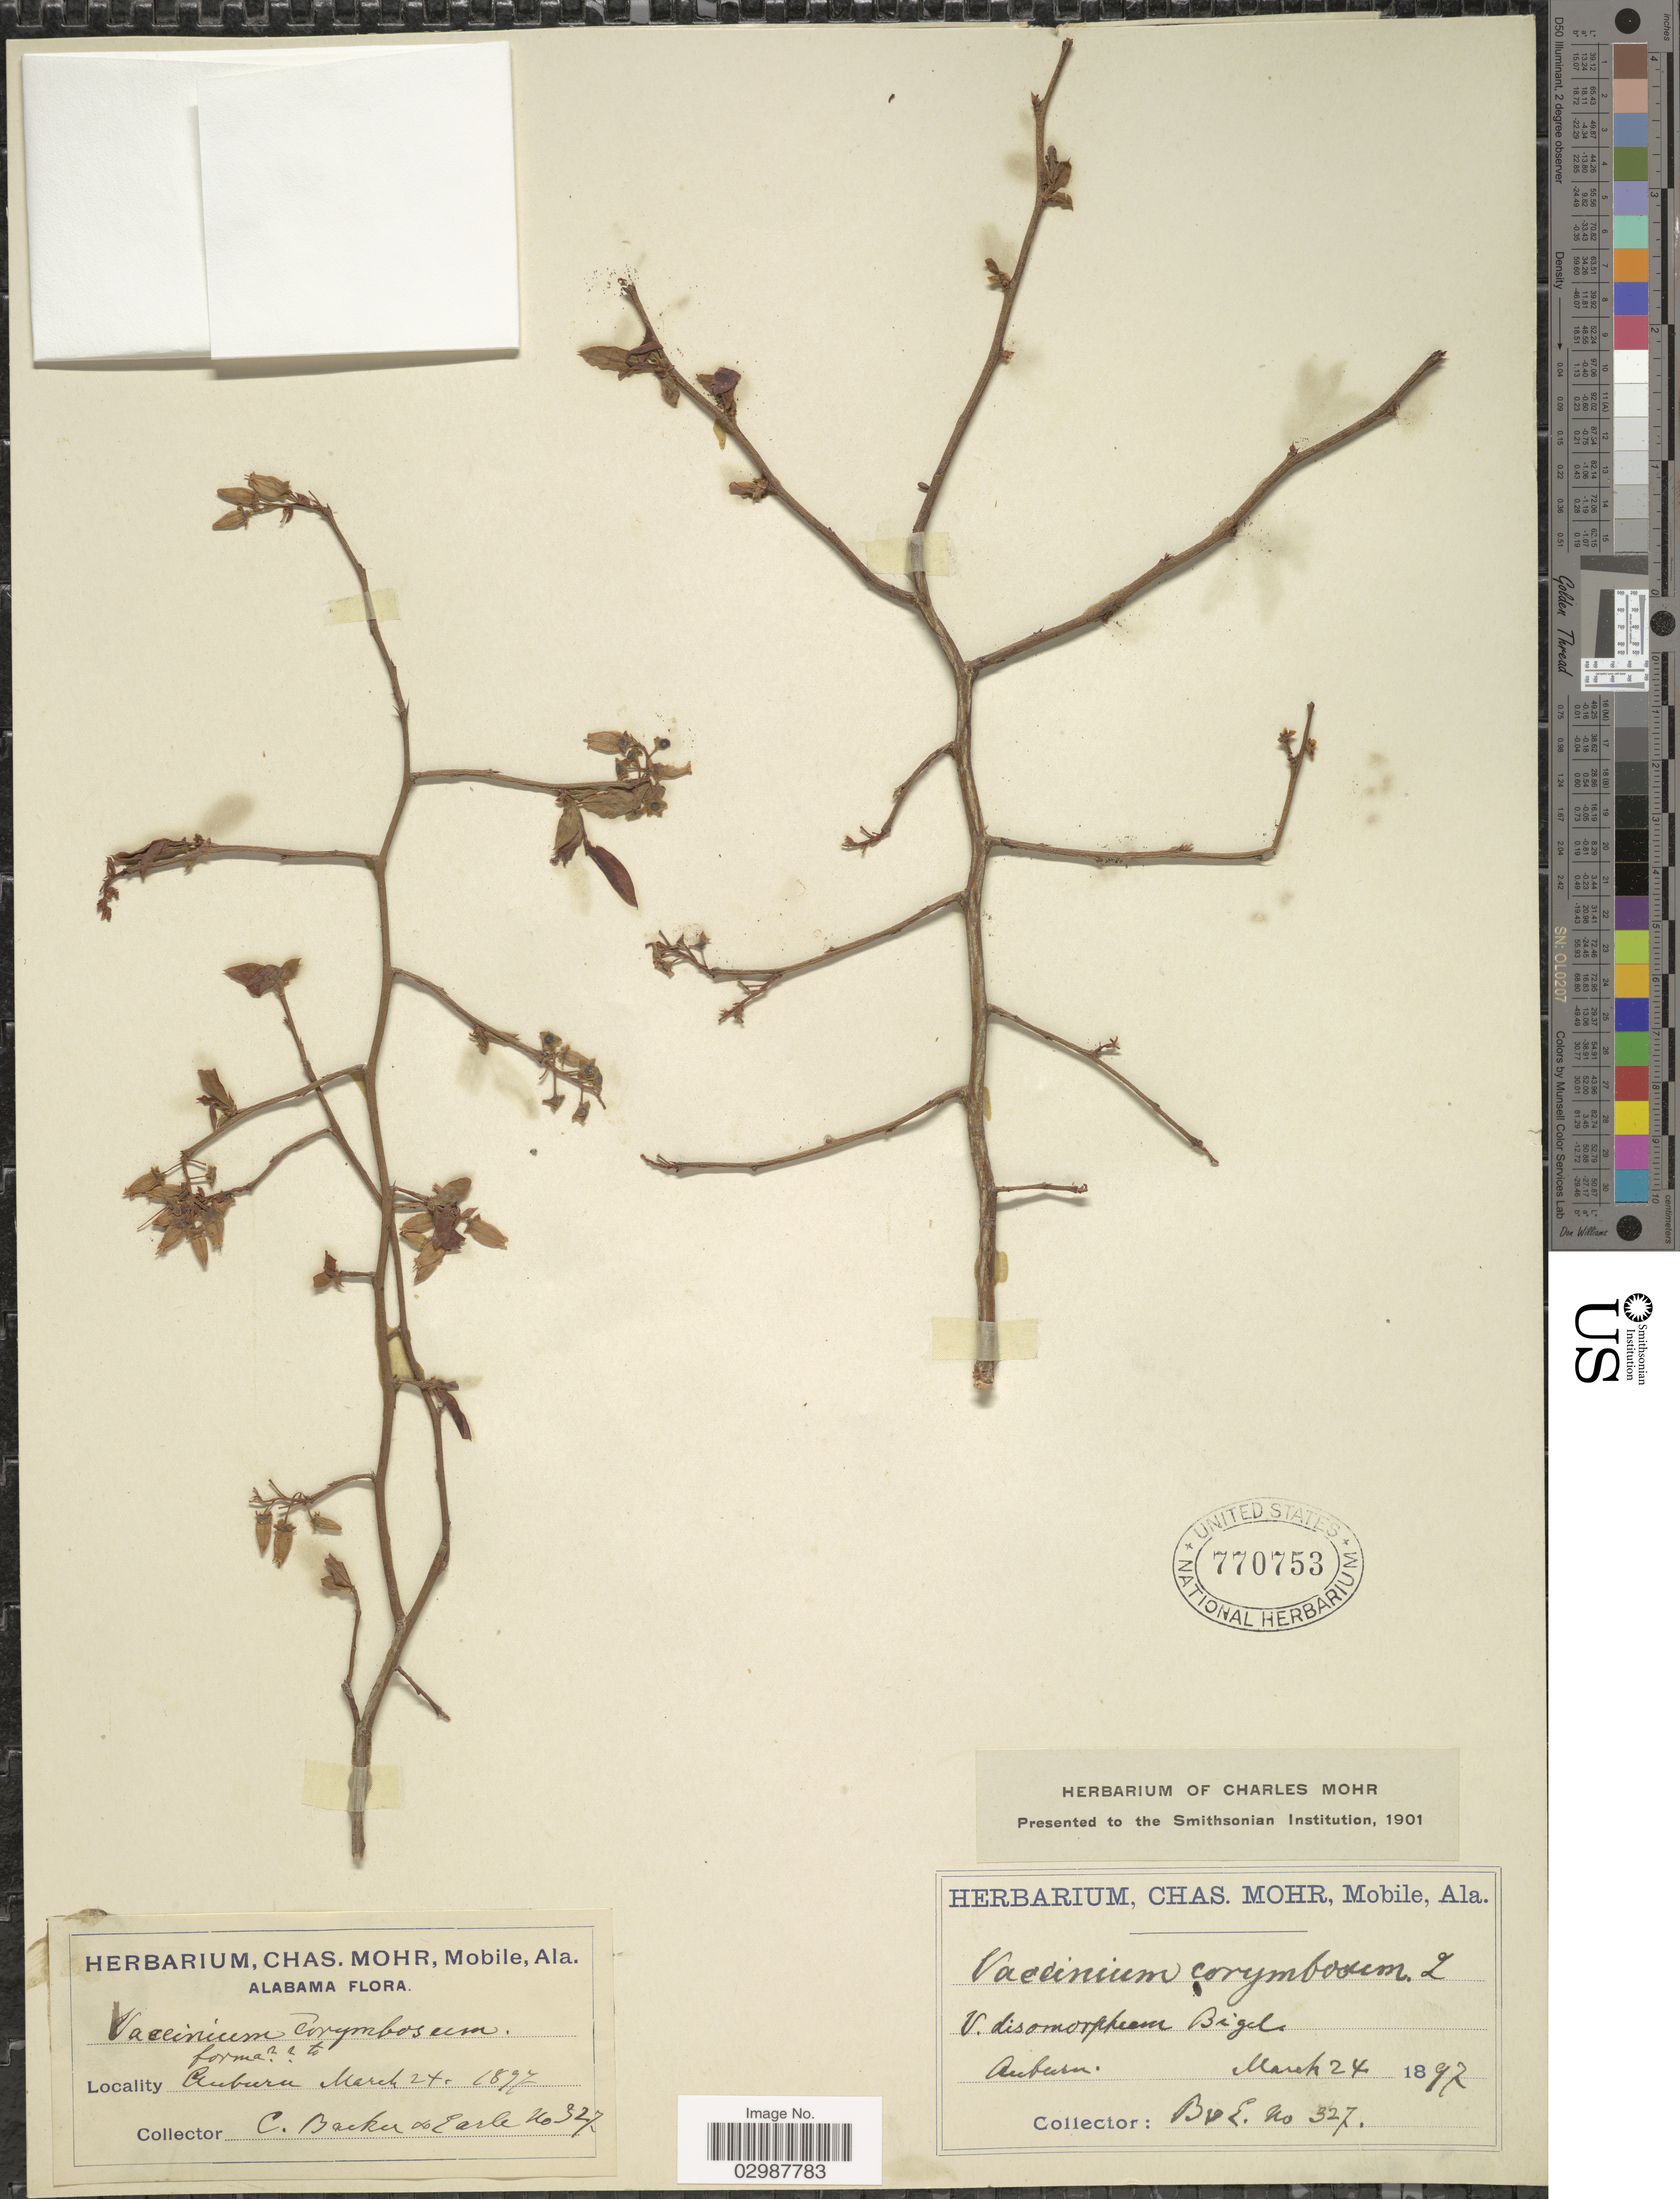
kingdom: Plantae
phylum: Tracheophyta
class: Magnoliopsida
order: Ericales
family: Ericaceae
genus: Vaccinium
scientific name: Vaccinium corymbosum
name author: L.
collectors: C. A. Backer & -. Earle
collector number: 327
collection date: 1897-03-24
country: United States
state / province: Alabama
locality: Auburn.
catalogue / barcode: US 770753